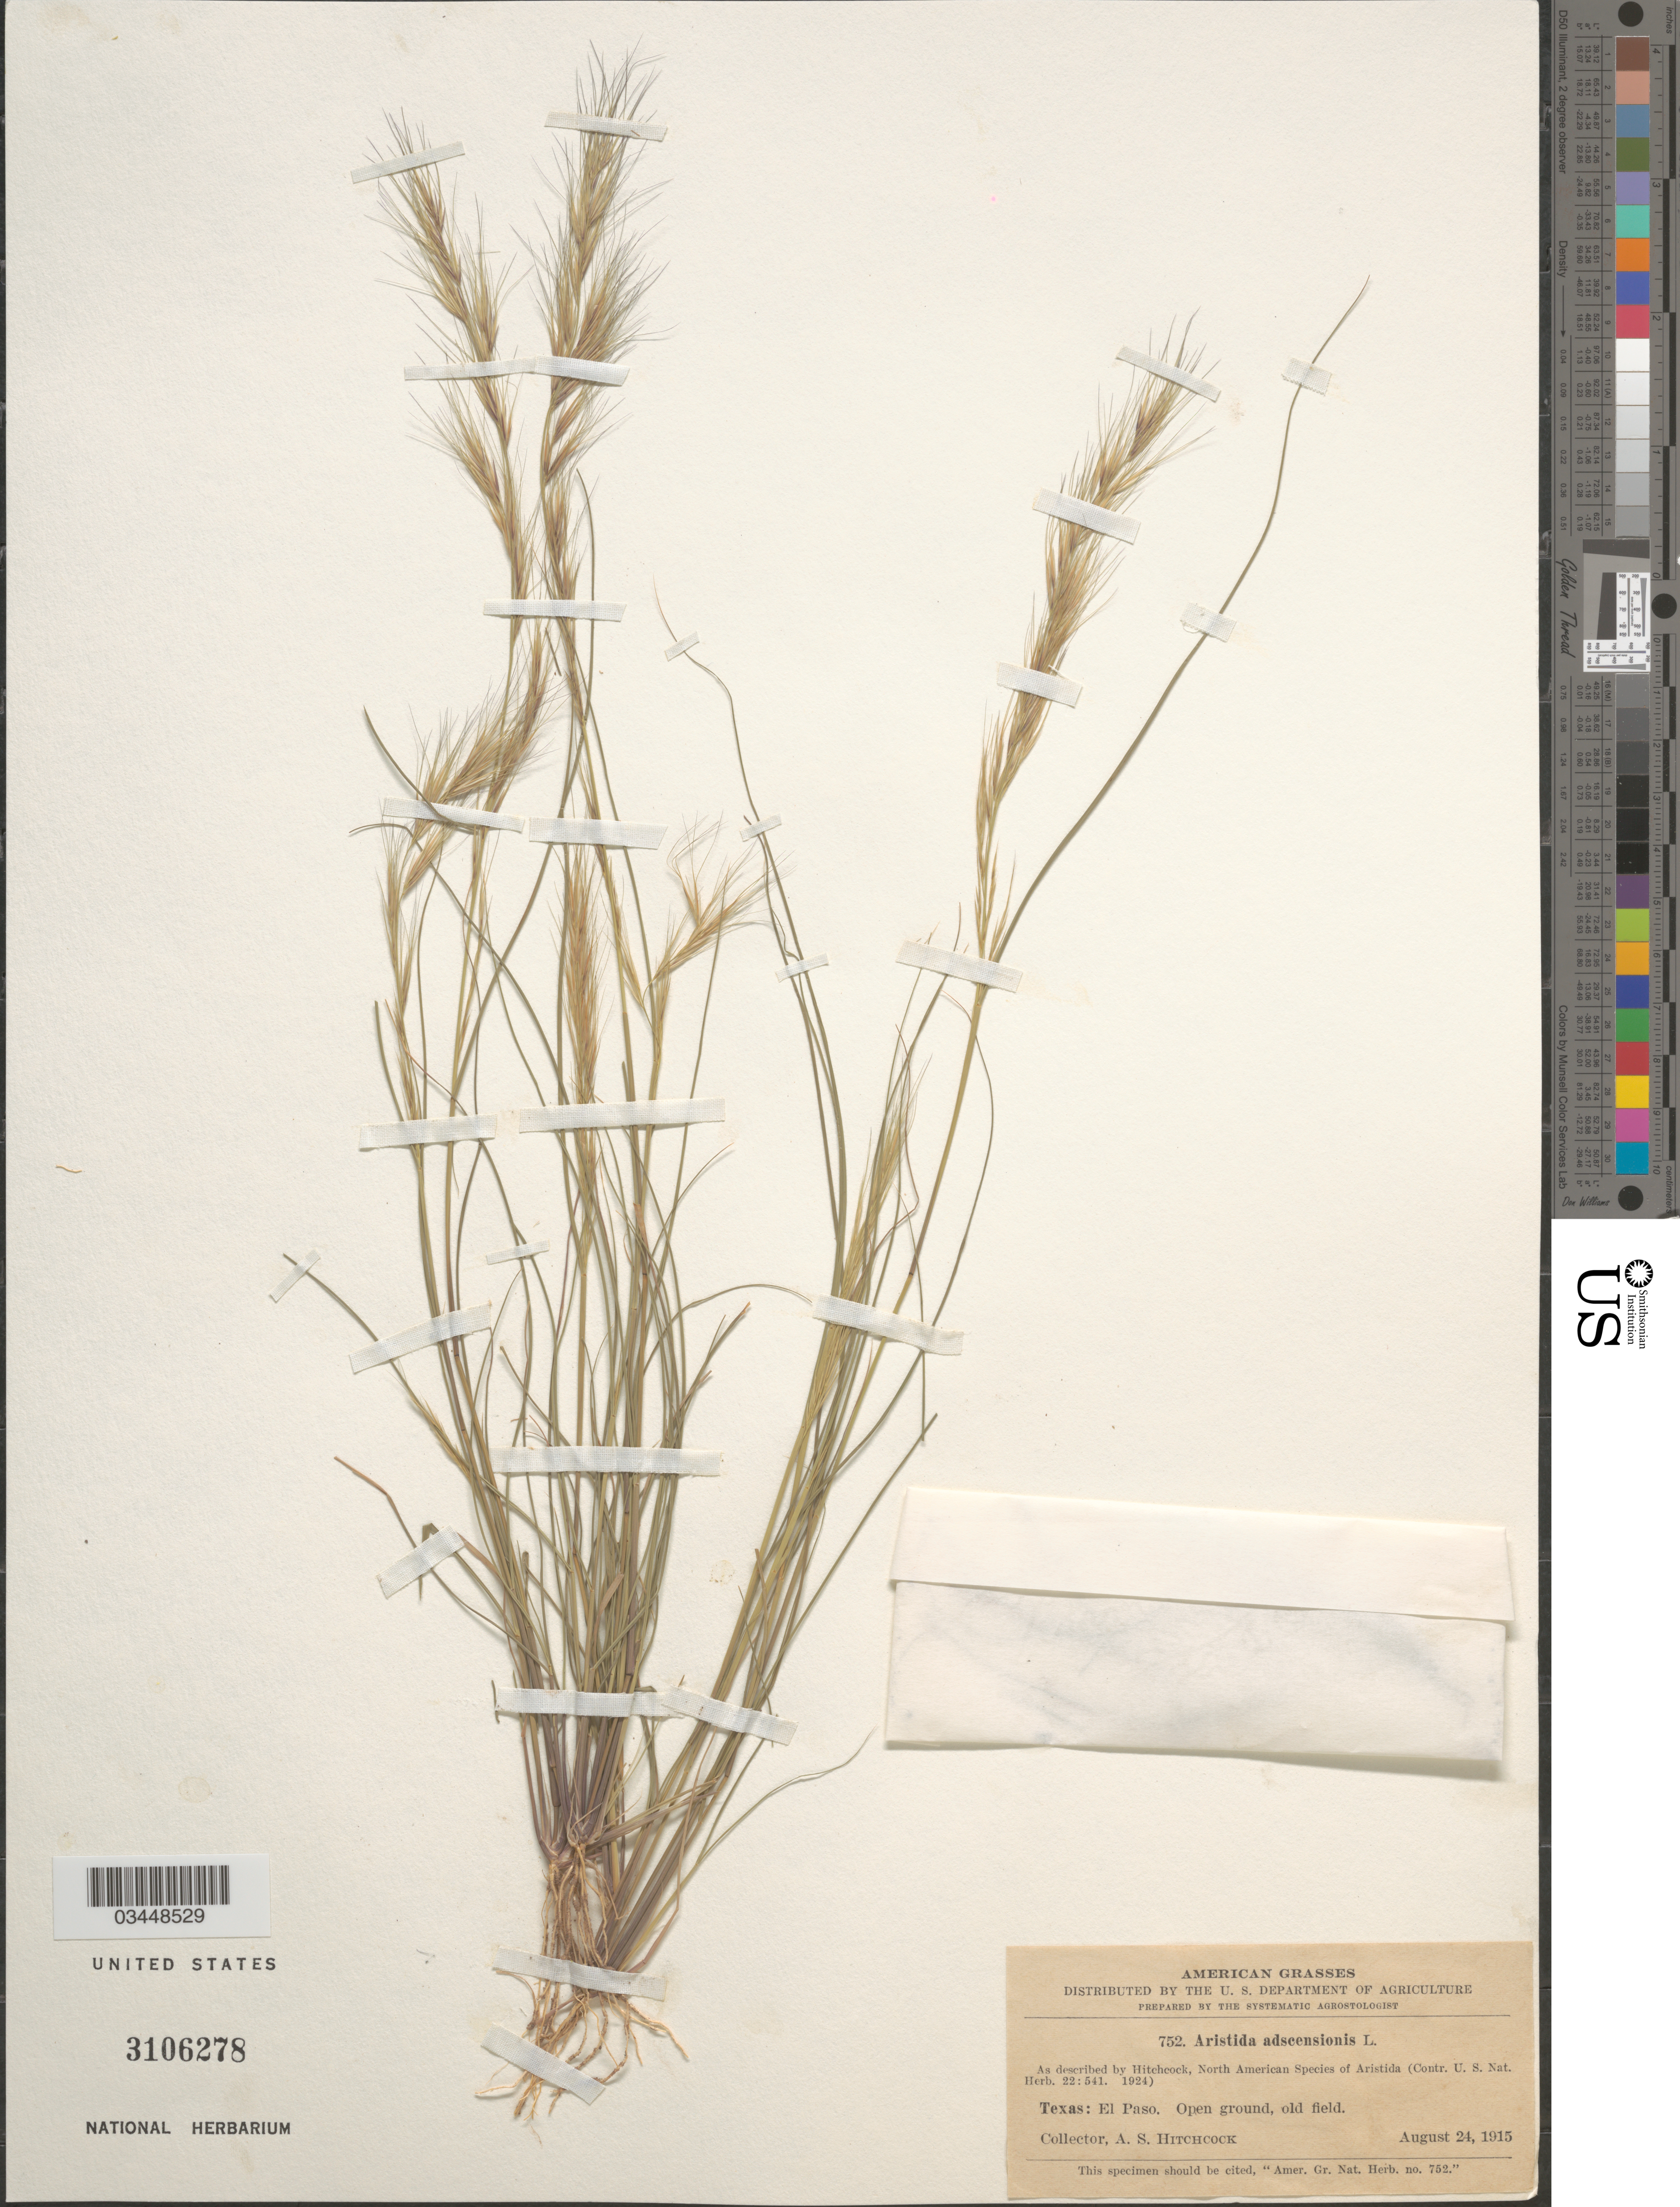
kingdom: Plantae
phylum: Tracheophyta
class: Liliopsida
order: Poales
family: Poaceae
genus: Aristida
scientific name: Aristida adscensionis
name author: L.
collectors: A. S. Hitchcock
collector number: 752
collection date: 1915-08-24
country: United States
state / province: Texas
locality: El Paso.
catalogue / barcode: US 3106278